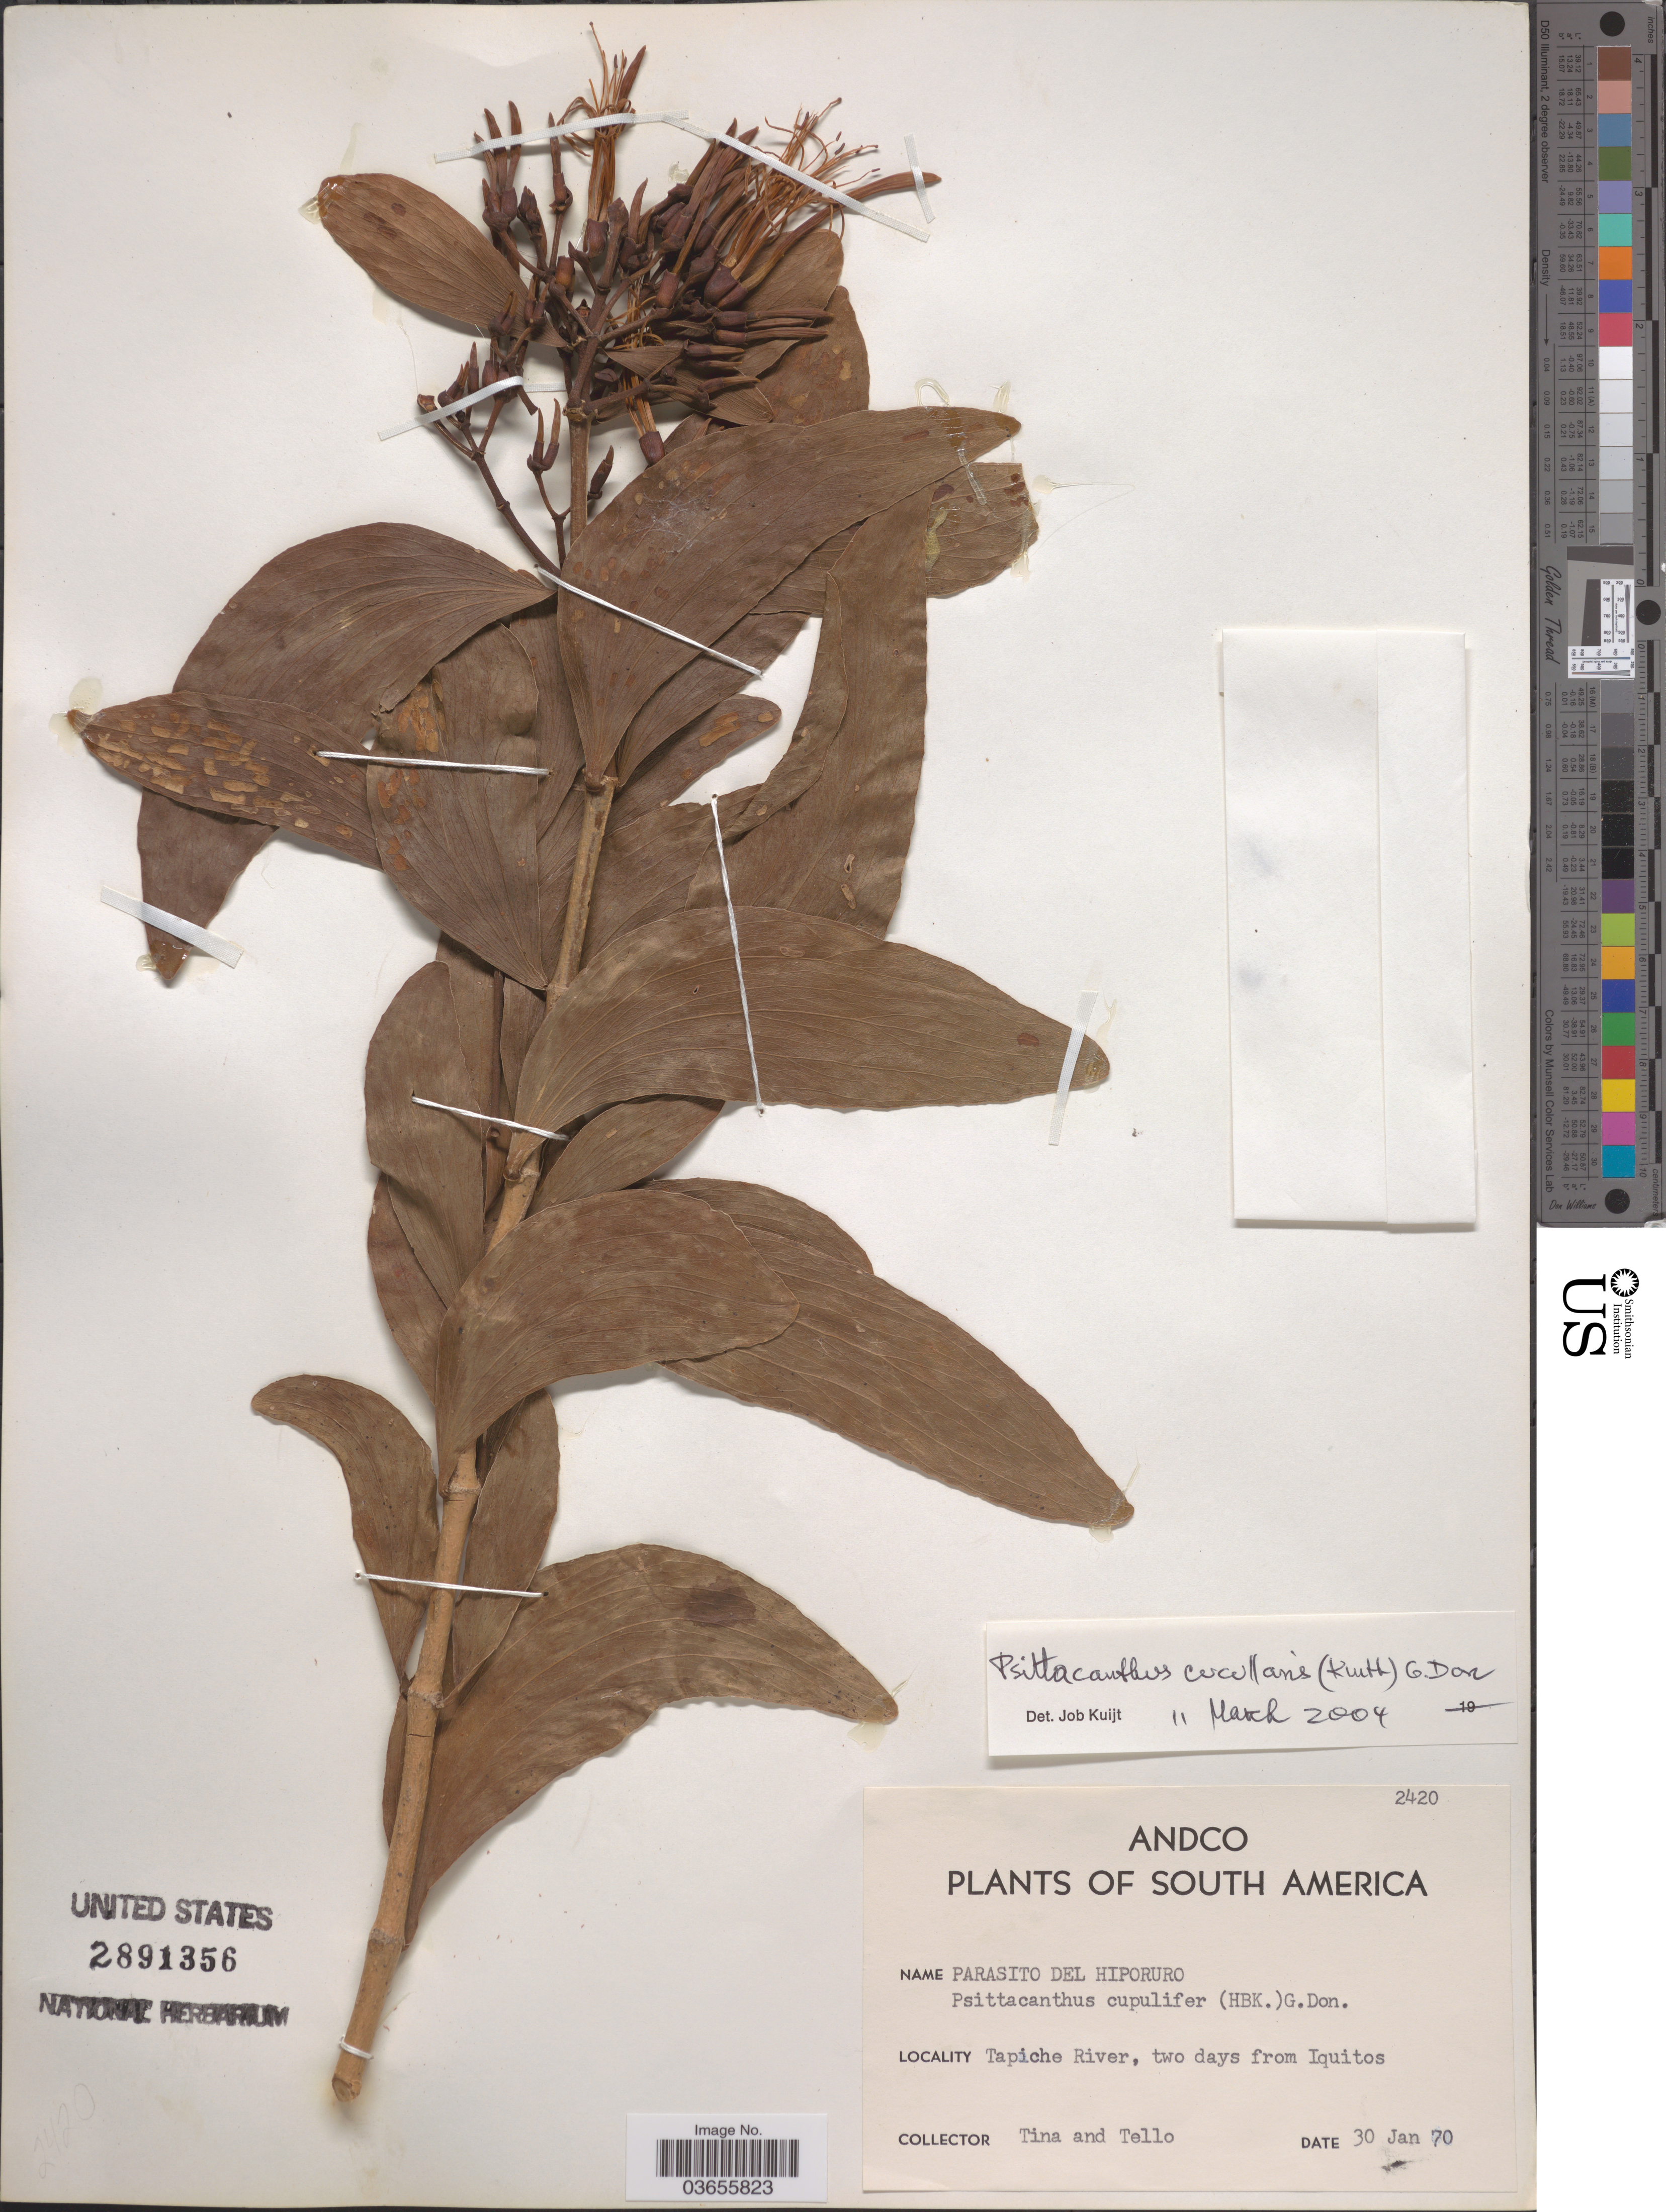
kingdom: Plantae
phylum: Tracheophyta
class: Magnoliopsida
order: Santalales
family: Loranthaceae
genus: Psittacanthus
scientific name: Psittacanthus cucullaris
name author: (Kunth) G. Don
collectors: -. Tina & -. Tello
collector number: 2420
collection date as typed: Transcribed d/m/y: 30/1/70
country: Peru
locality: Tapiche River, two days from Iquitos.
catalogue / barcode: US 2891356